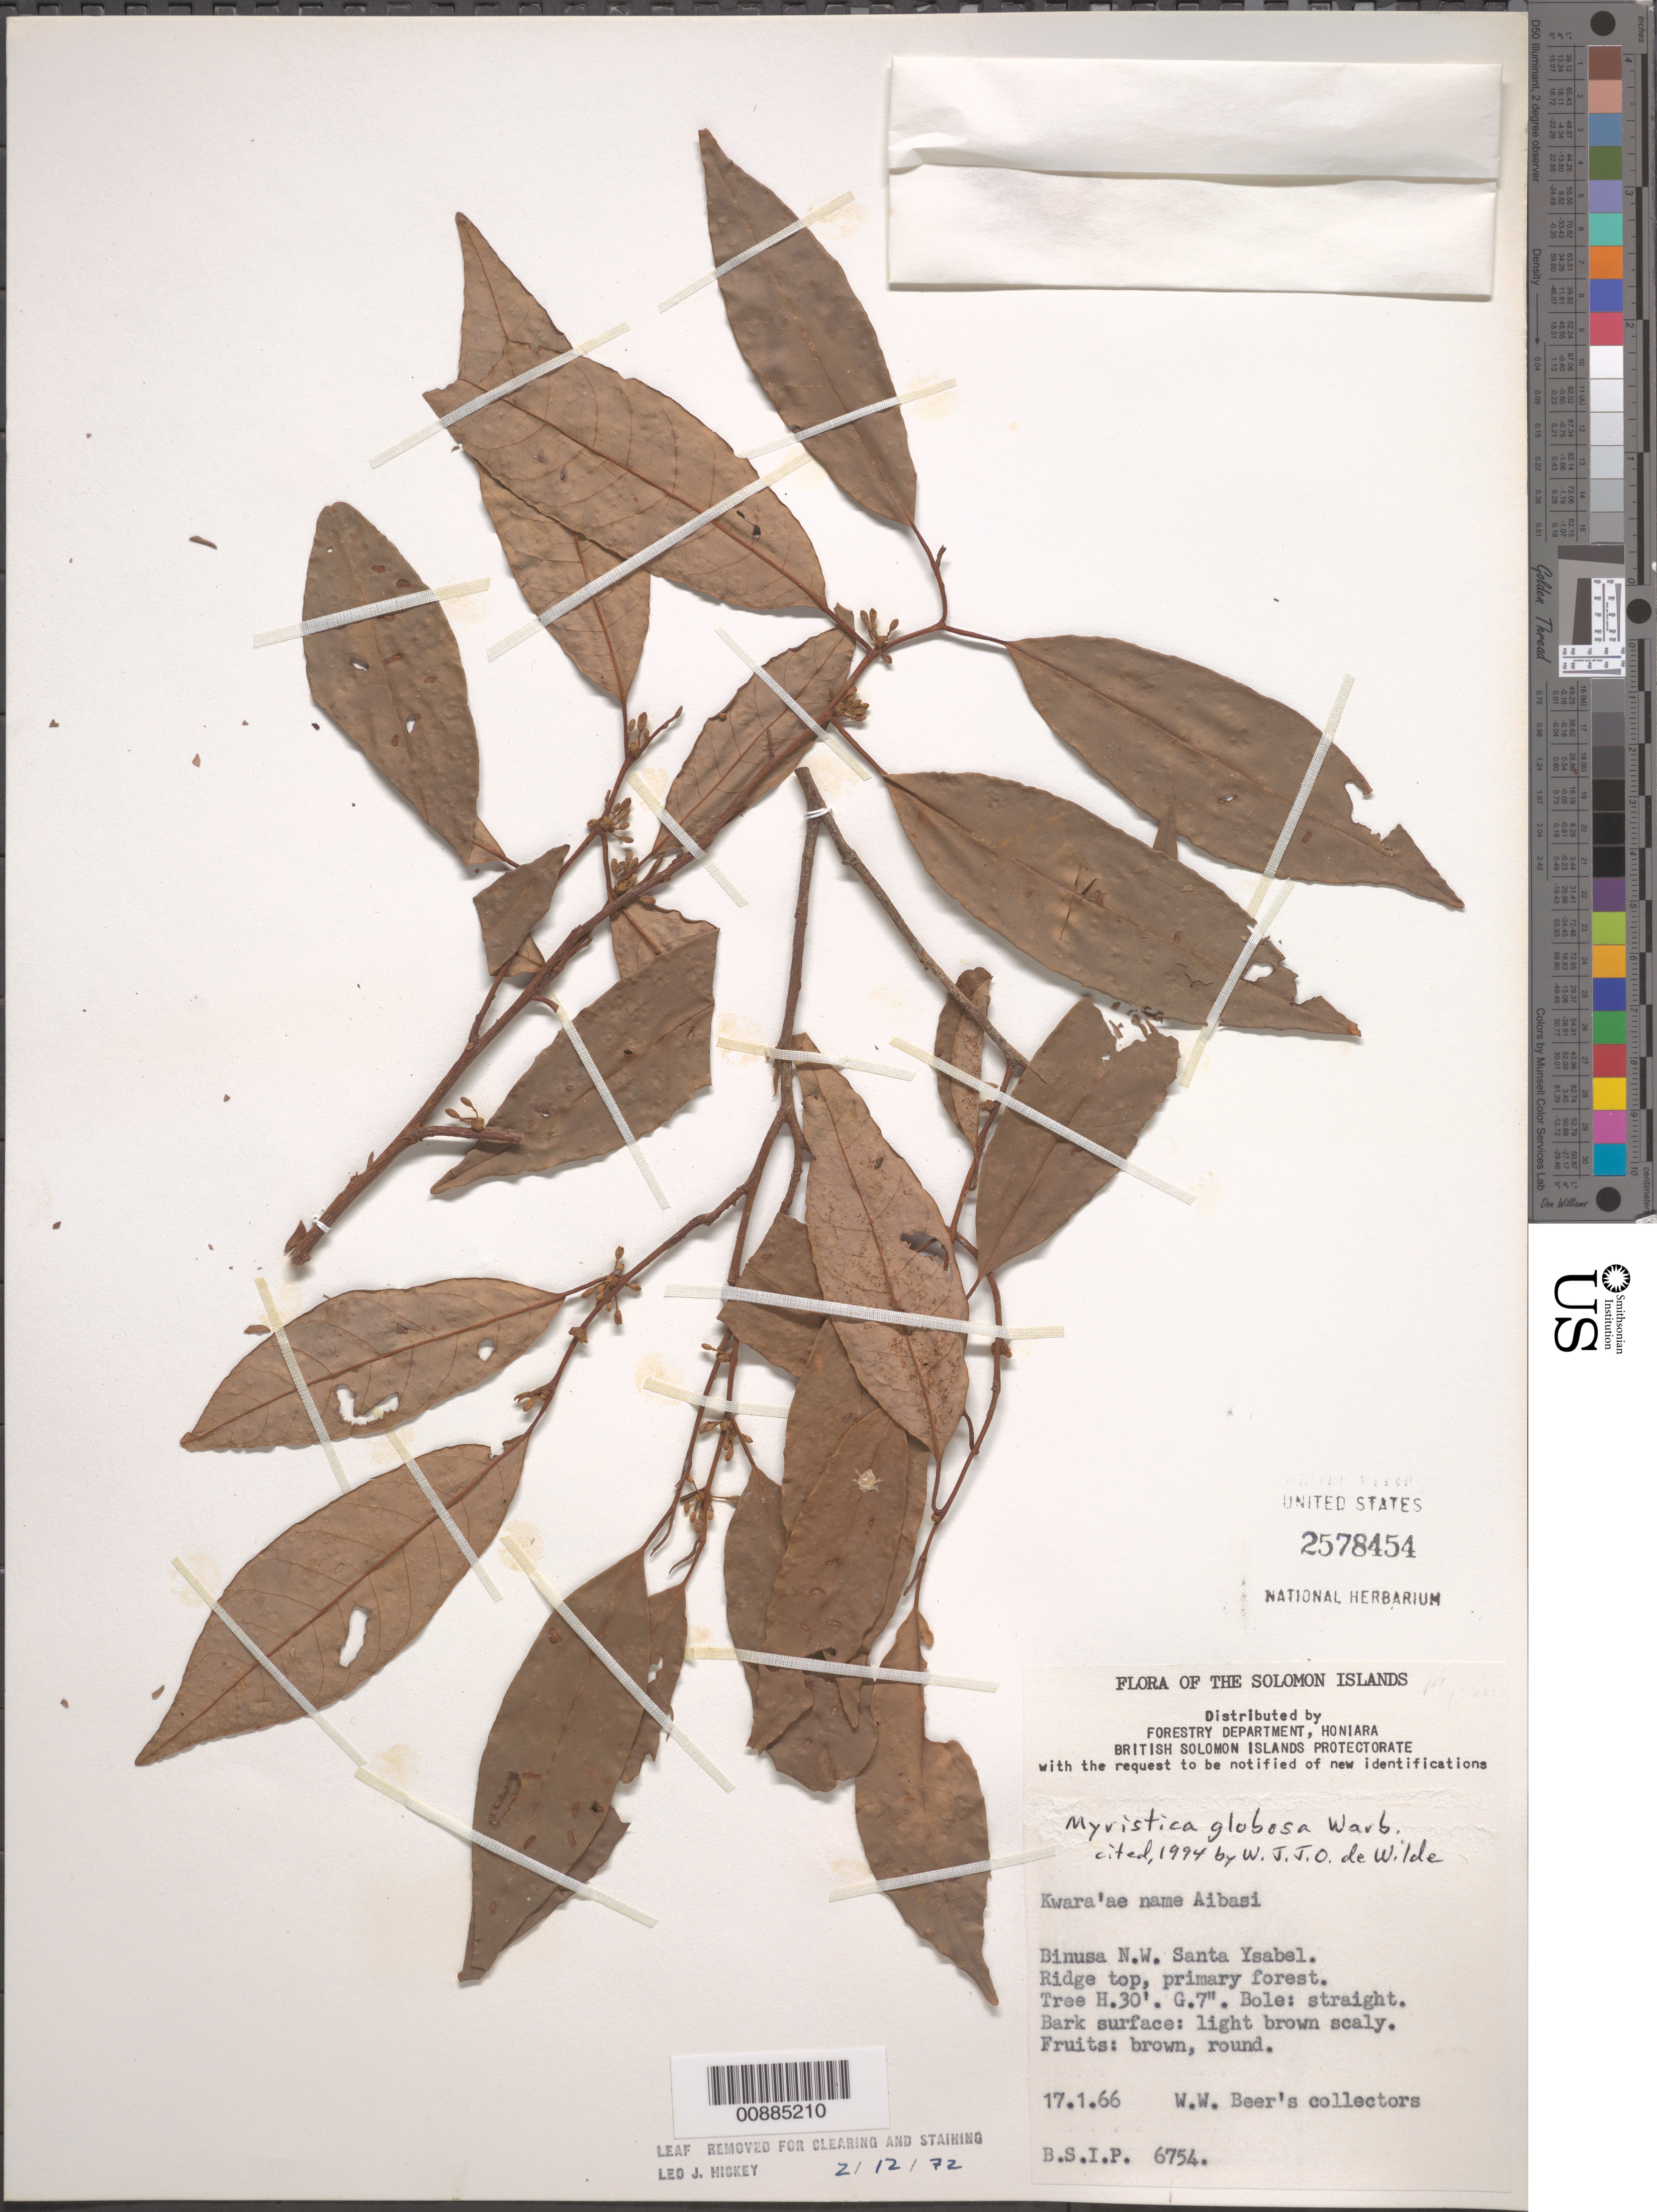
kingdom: Plantae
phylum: Tracheophyta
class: Magnoliopsida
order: Magnoliales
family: Myristicaceae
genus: Myristica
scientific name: Myristica globosa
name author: Warb.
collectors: W. Beer's Collectors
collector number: BSIP 6754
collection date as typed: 17 Jan 1966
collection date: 1966-01-17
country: Solomon Islands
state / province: Isabel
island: Santa Isabel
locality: Binusa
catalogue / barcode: US 2578454